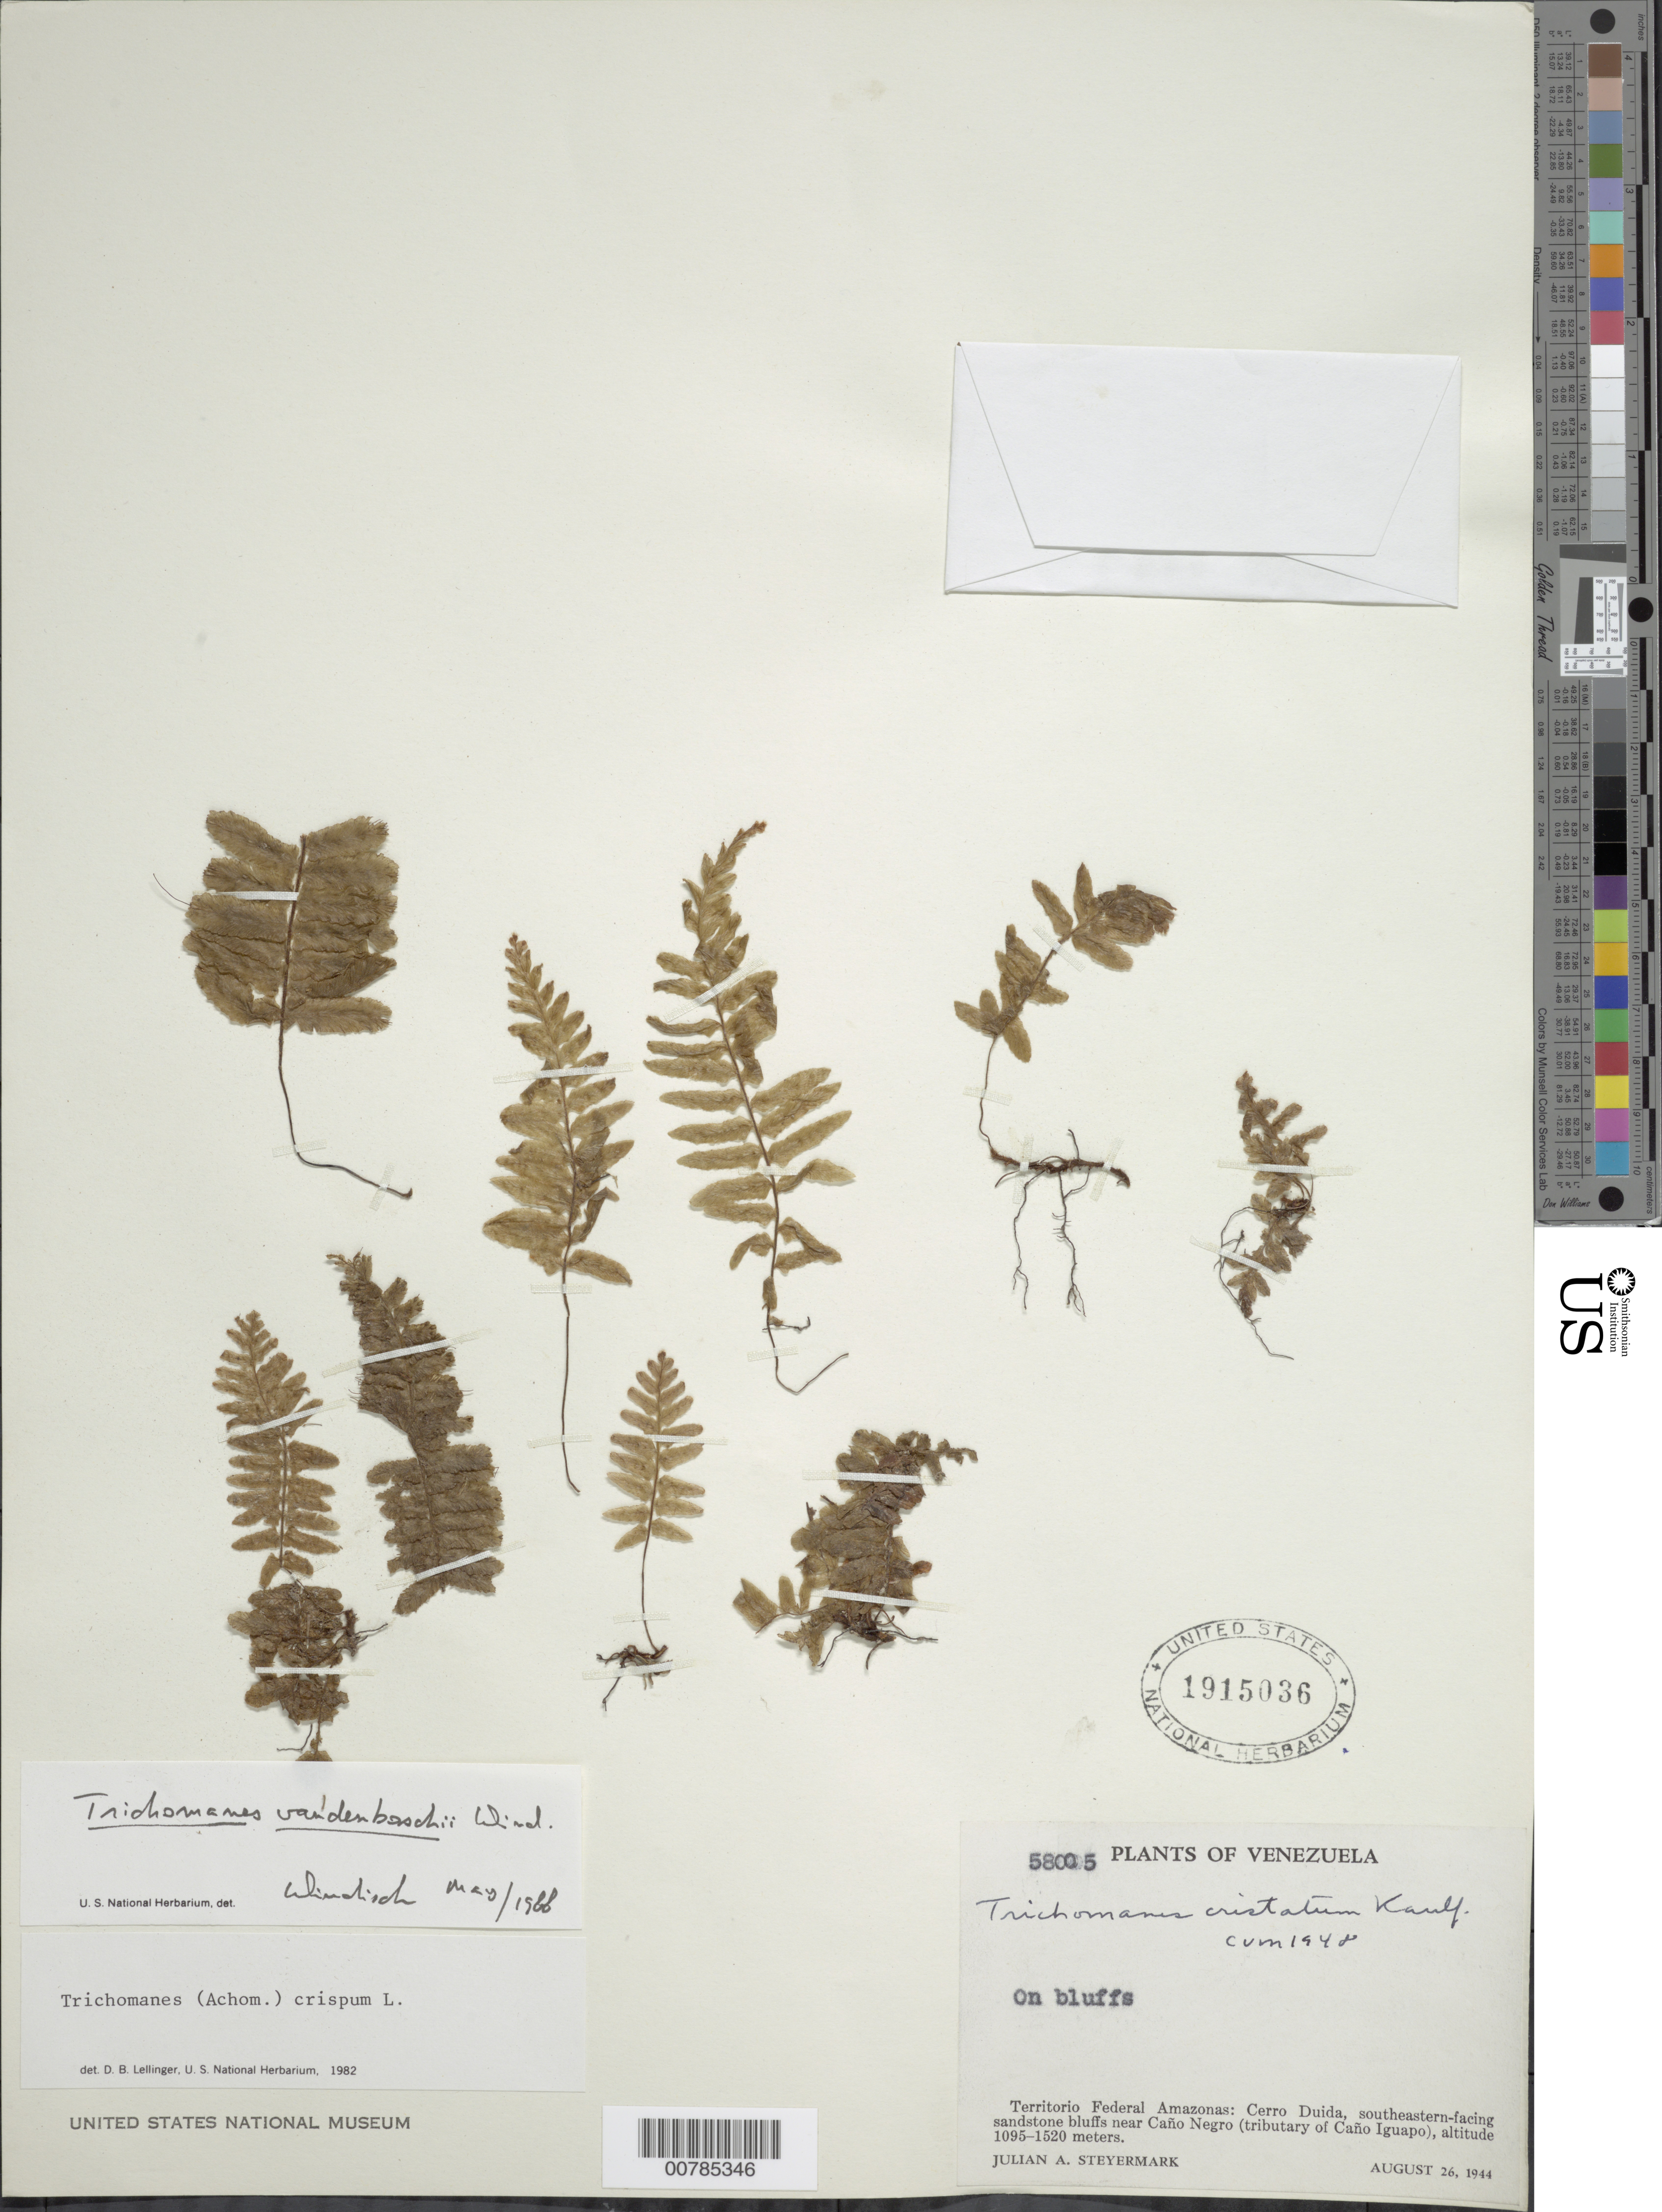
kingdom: Plantae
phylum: Tracheophyta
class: Polypodiopsida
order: Hymenophyllales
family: Hymenophyllaceae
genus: Trichomanes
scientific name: Trichomanes vandenboschii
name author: P.G. Windisch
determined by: Windisch, Paulo Guenter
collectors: J. Steyermark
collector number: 58005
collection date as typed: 25-Aug-44 to 26-Aug-44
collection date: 1944-08-25/1944-08-26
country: Venezuela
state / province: Amazonas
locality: Cerro Duida, southeastern-facing slopes along Caño Negro (tributary of Caño Iguapo)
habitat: SE-facing slopes, sandstone bluffs, on bluff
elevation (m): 1095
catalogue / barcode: US 1915036